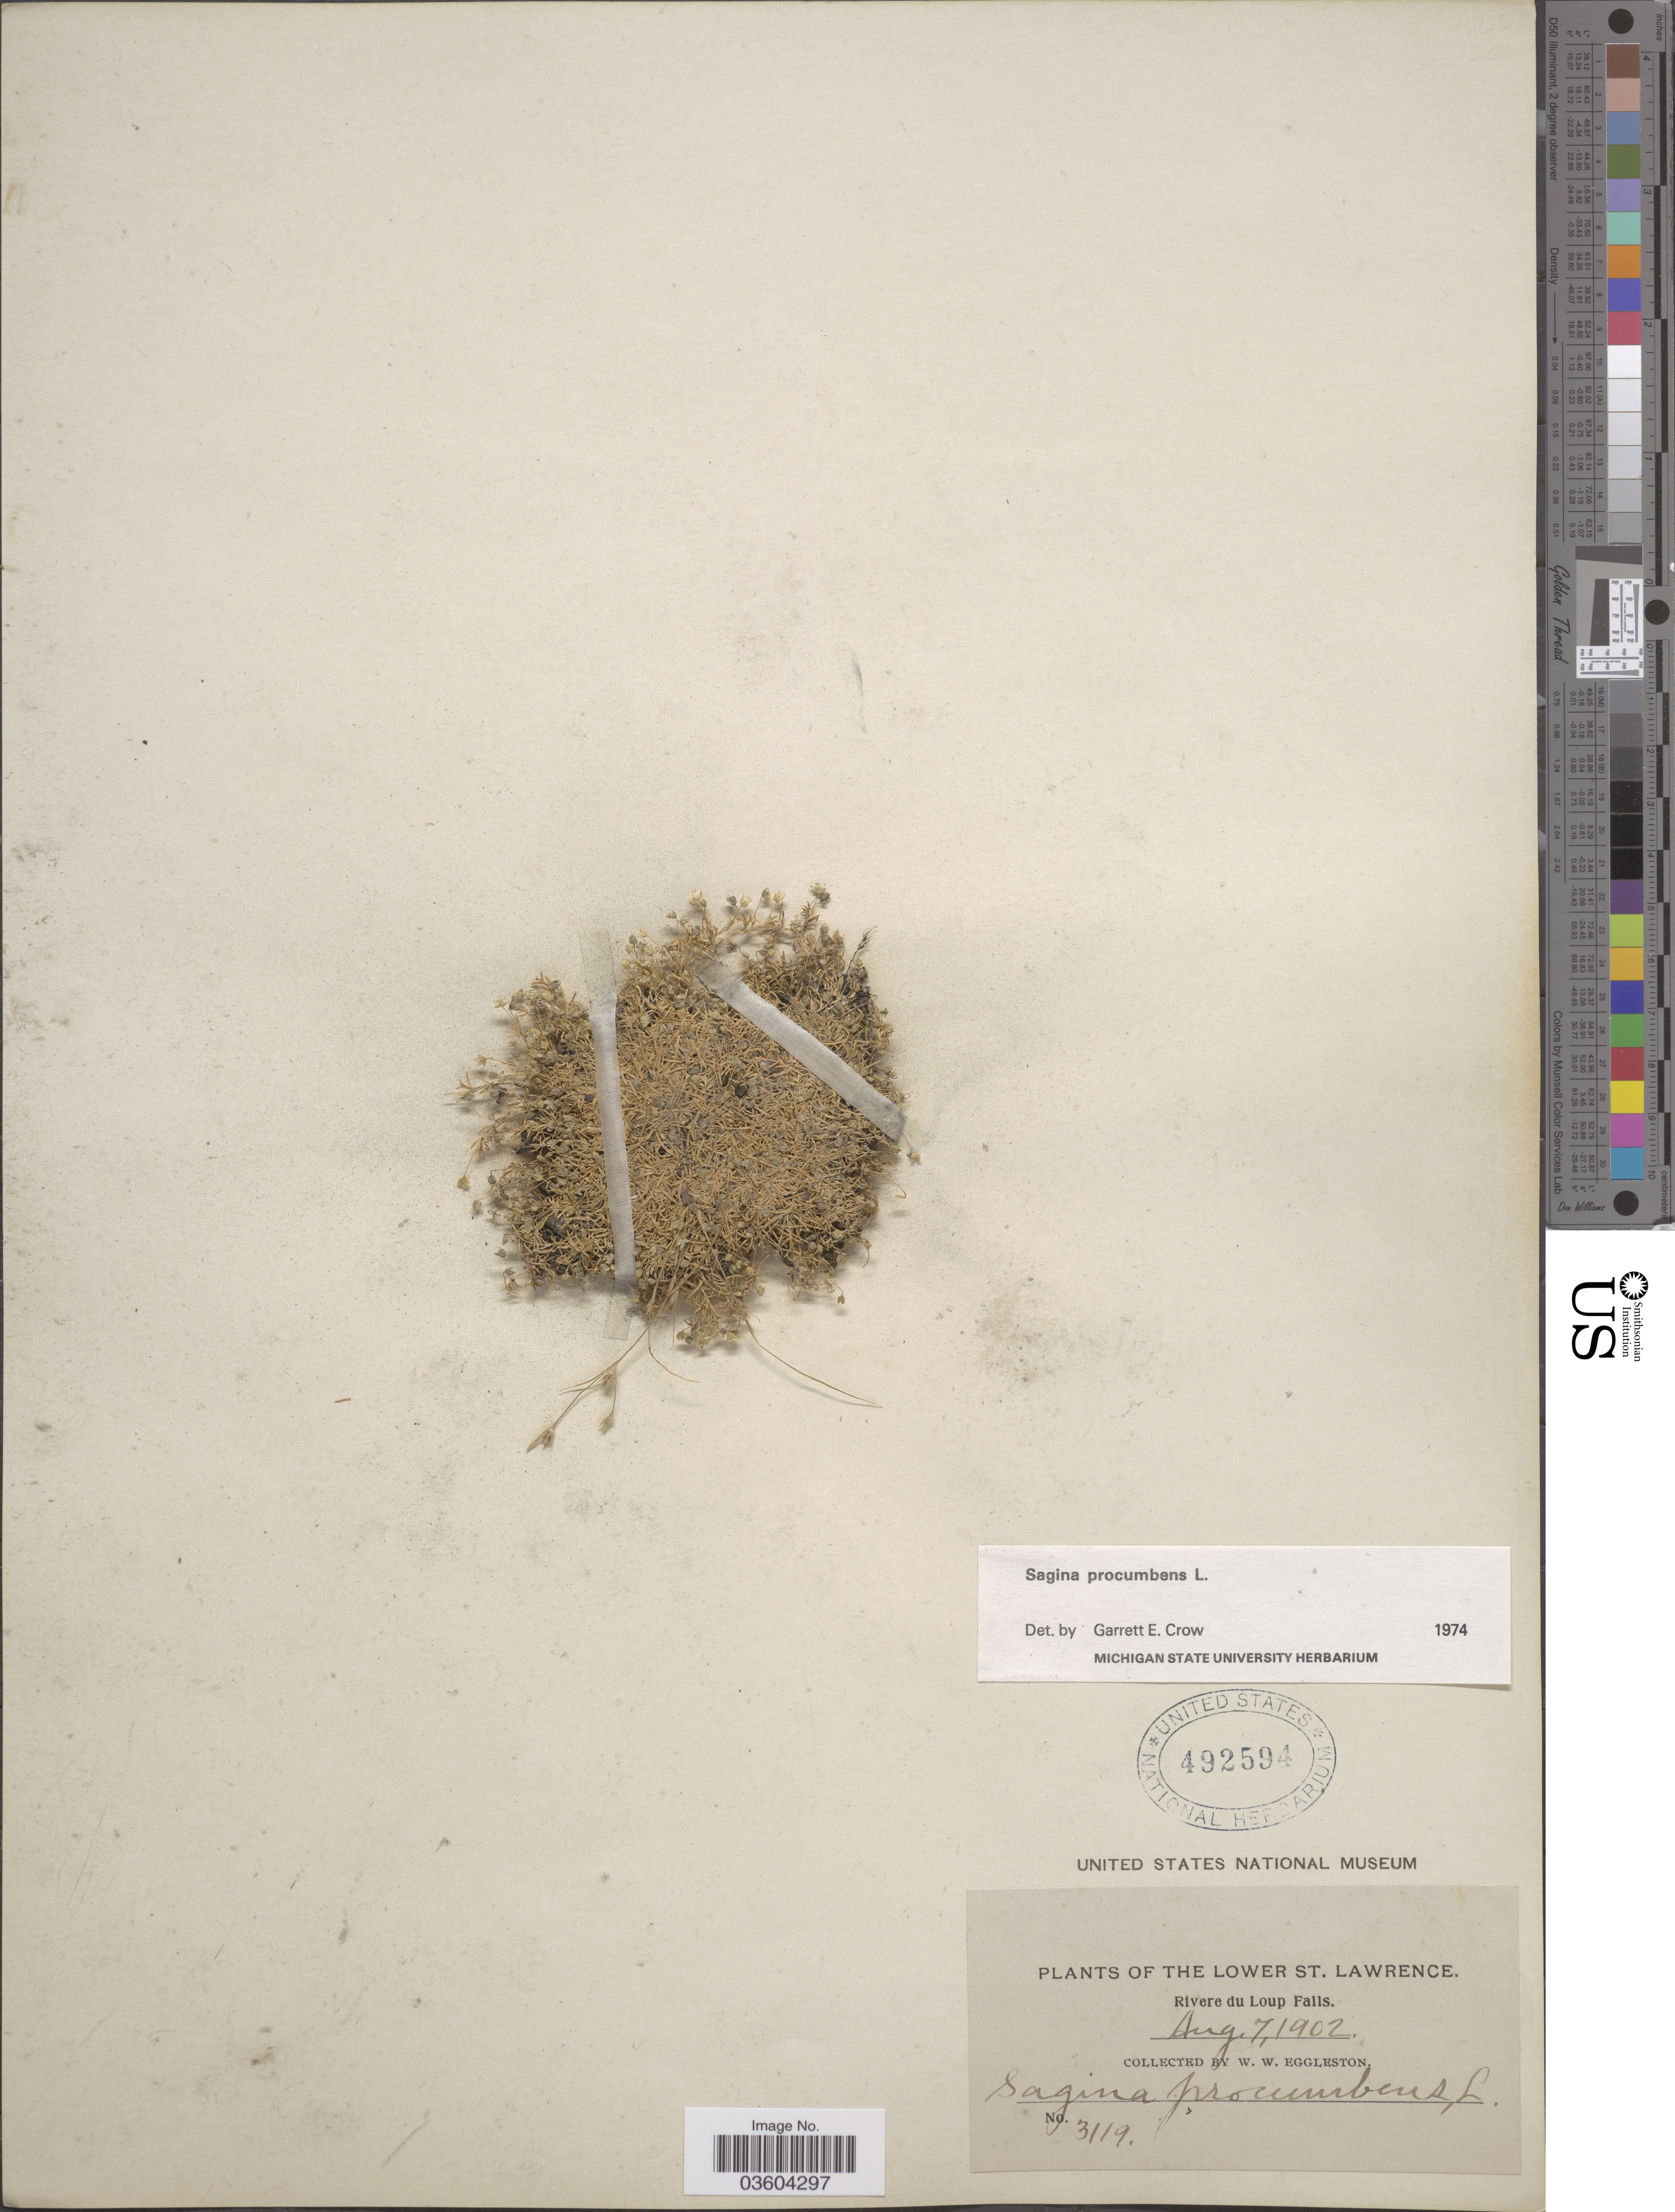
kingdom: Plantae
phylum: Tracheophyta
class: Magnoliopsida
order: Caryophyllales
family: Caryophyllaceae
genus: Sagina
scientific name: Sagina procumbens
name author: L.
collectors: W. W. Eggleston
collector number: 3119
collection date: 1902-08-07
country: Canada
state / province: Quebec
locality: The Lower St. Lawrence. Rivere du Loup Falls.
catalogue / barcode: US 492594